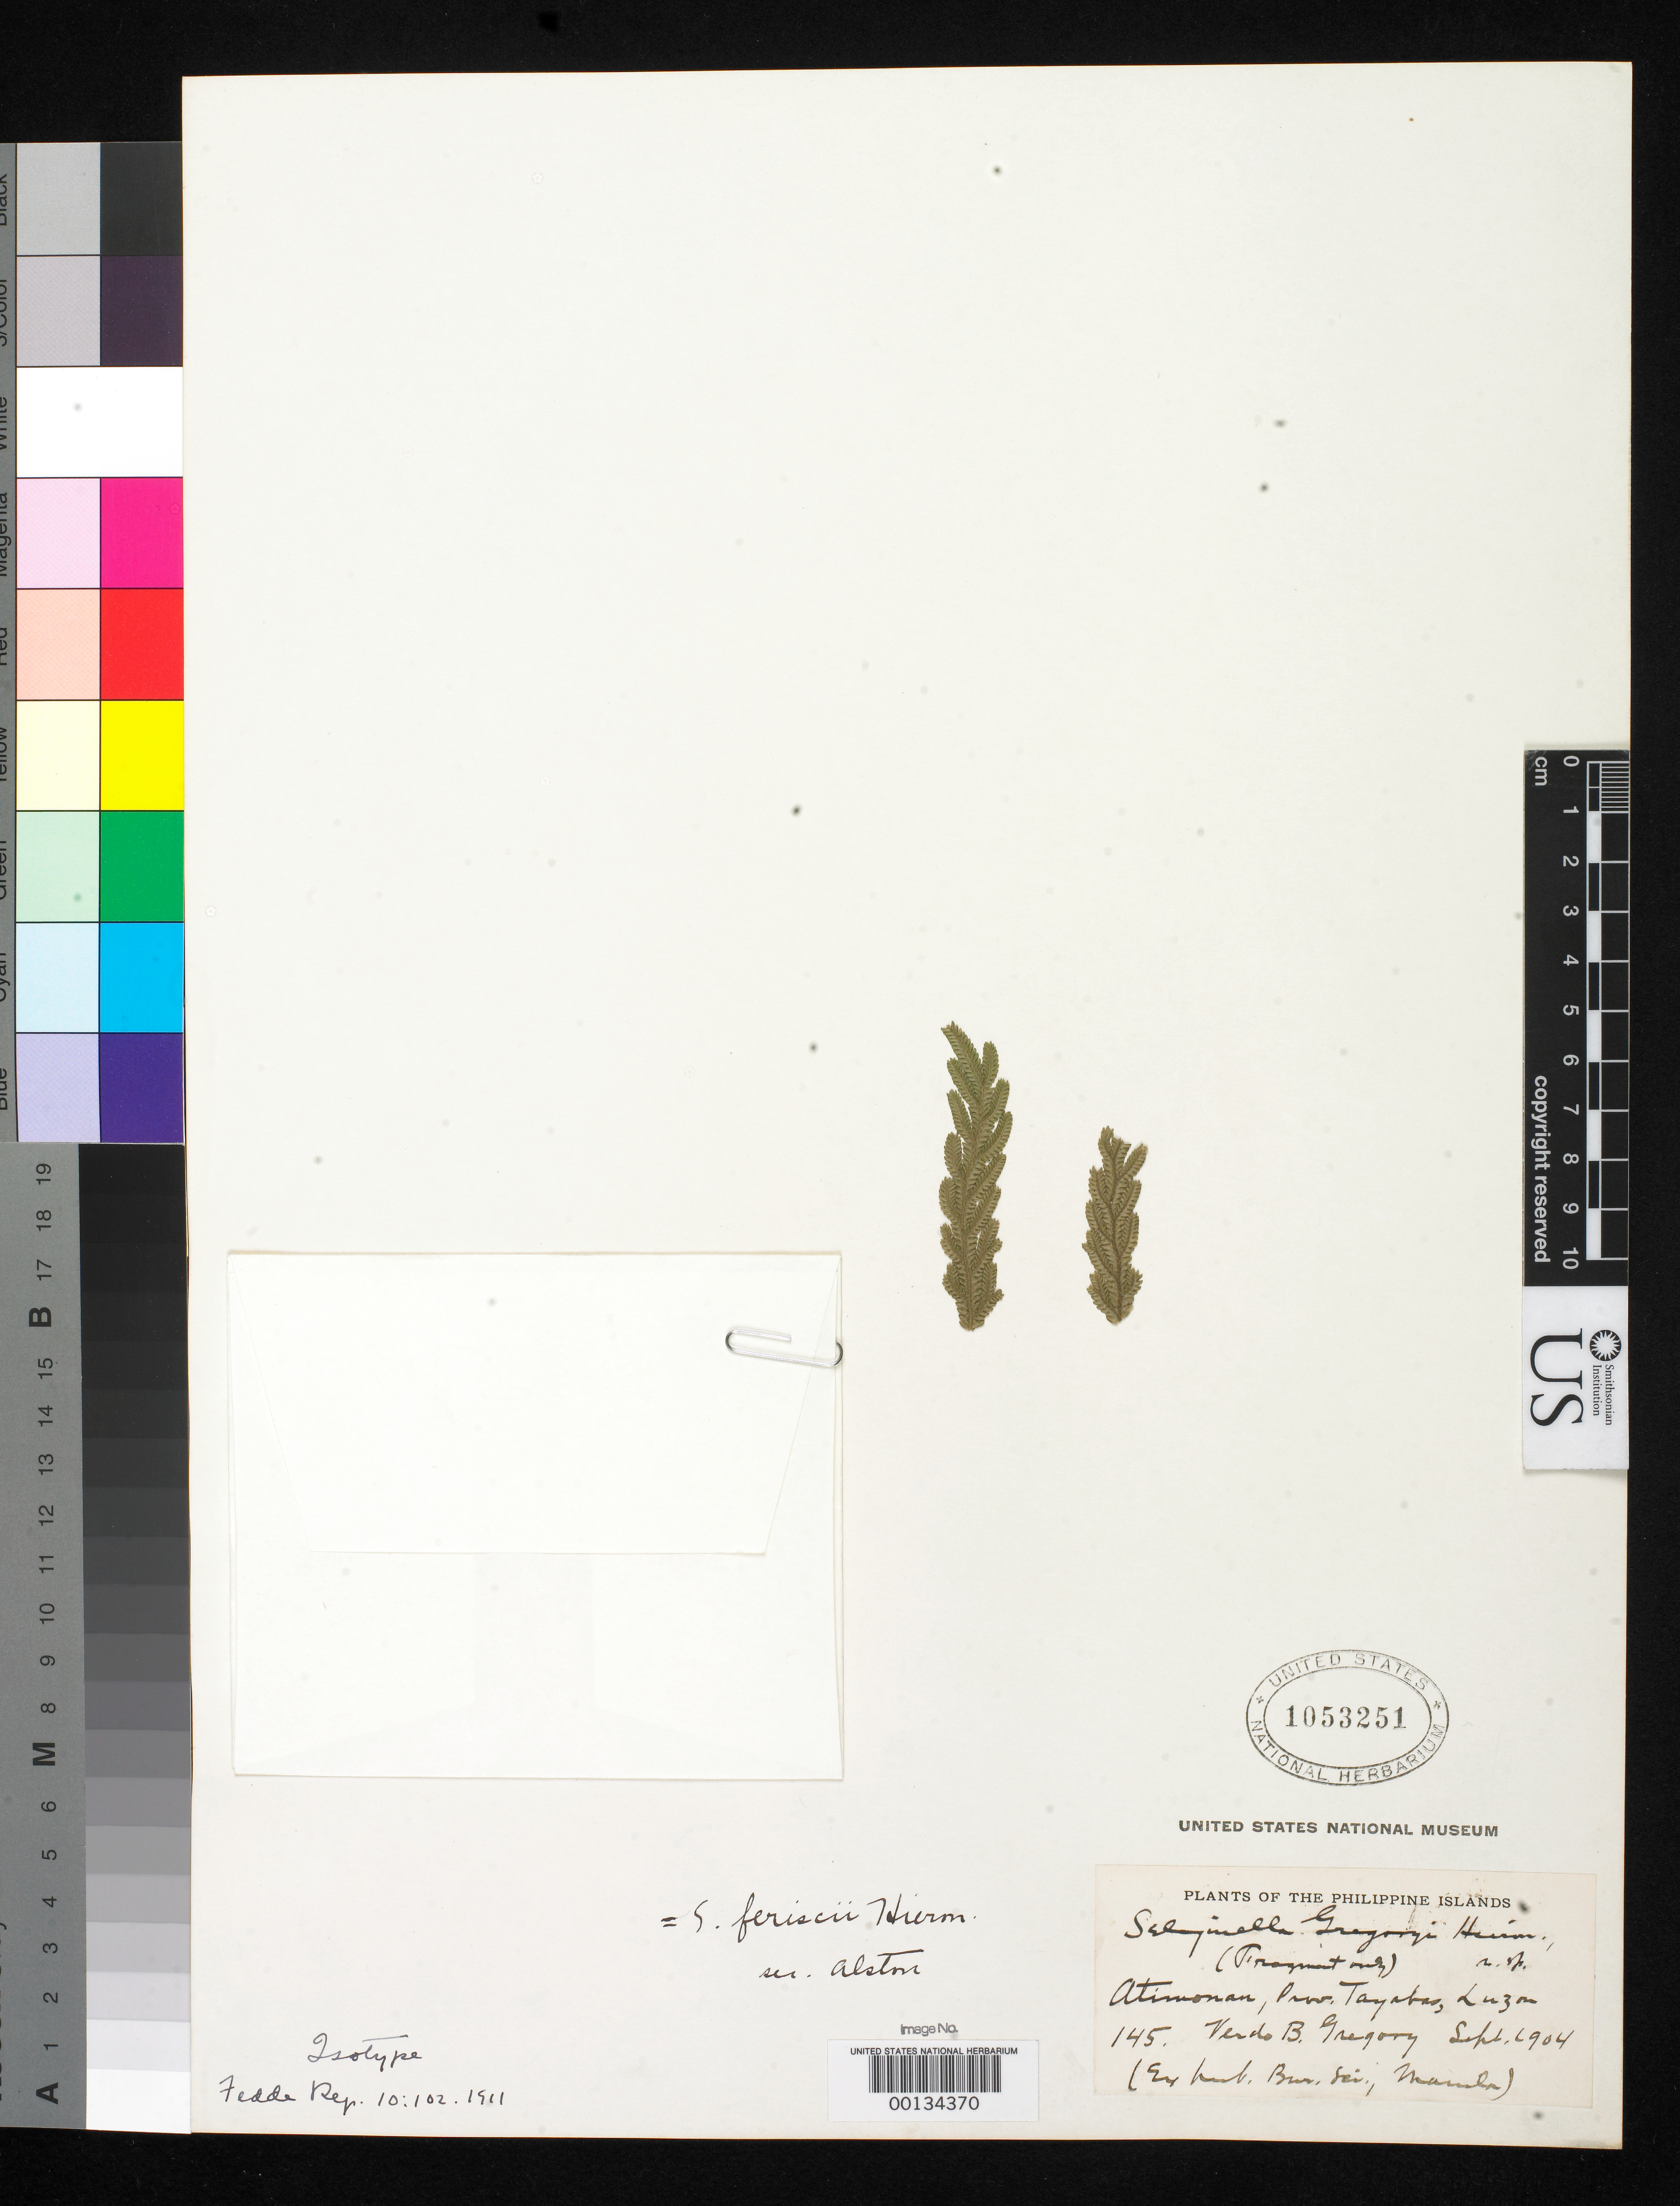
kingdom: Plantae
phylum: Tracheophyta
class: Lycopodiopsida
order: Selaginellales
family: Selaginellaceae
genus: Selaginella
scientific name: Selaginella gregoryi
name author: Hieron.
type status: Isosyntype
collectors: V. Gregory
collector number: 145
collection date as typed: Sep 1904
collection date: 1904-09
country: Philippines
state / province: Calabarzon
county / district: Quezon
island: Luzon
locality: Altimonan. Tayabas.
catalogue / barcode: US 1053251